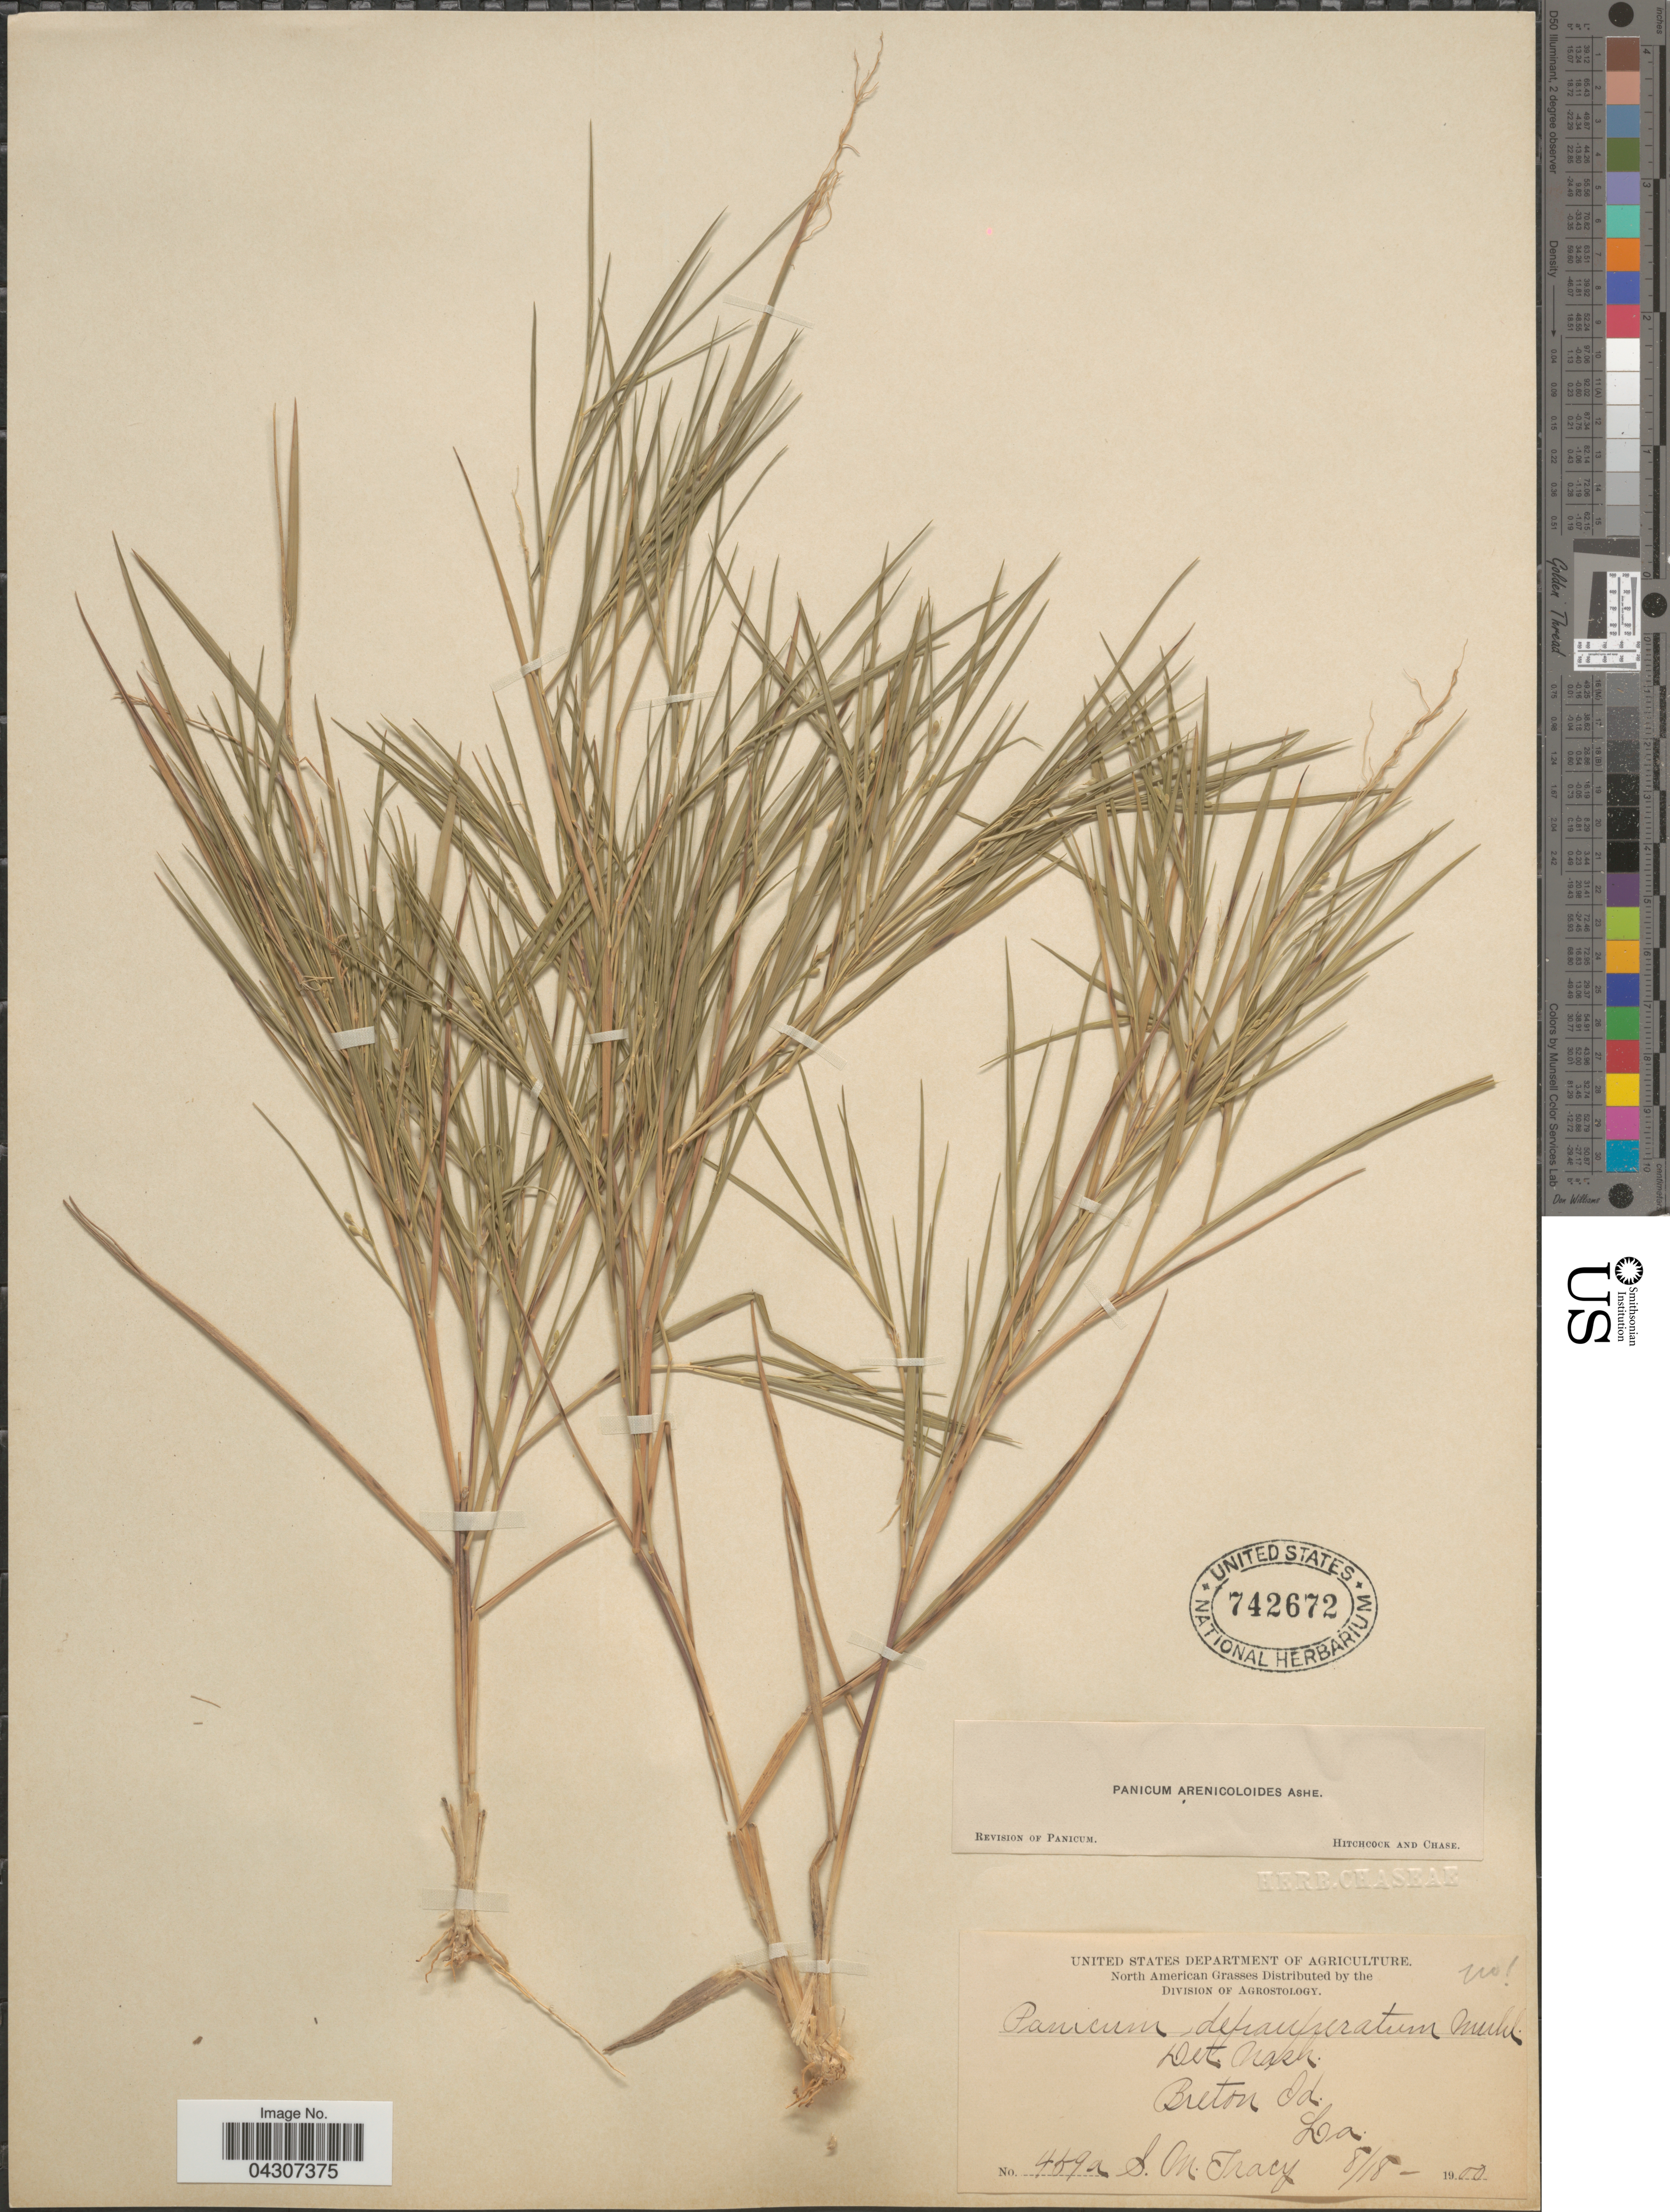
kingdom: Plantae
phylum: Tracheophyta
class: Liliopsida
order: Poales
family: Poaceae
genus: Dichanthelium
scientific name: Dichanthelium aciculare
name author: (Desv. ex Poir.) Gould & C.A. Clark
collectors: S. M. Tracy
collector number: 469a*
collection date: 1900-08-18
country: United States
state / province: Louisiana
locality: Breton Id.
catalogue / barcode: US 742672